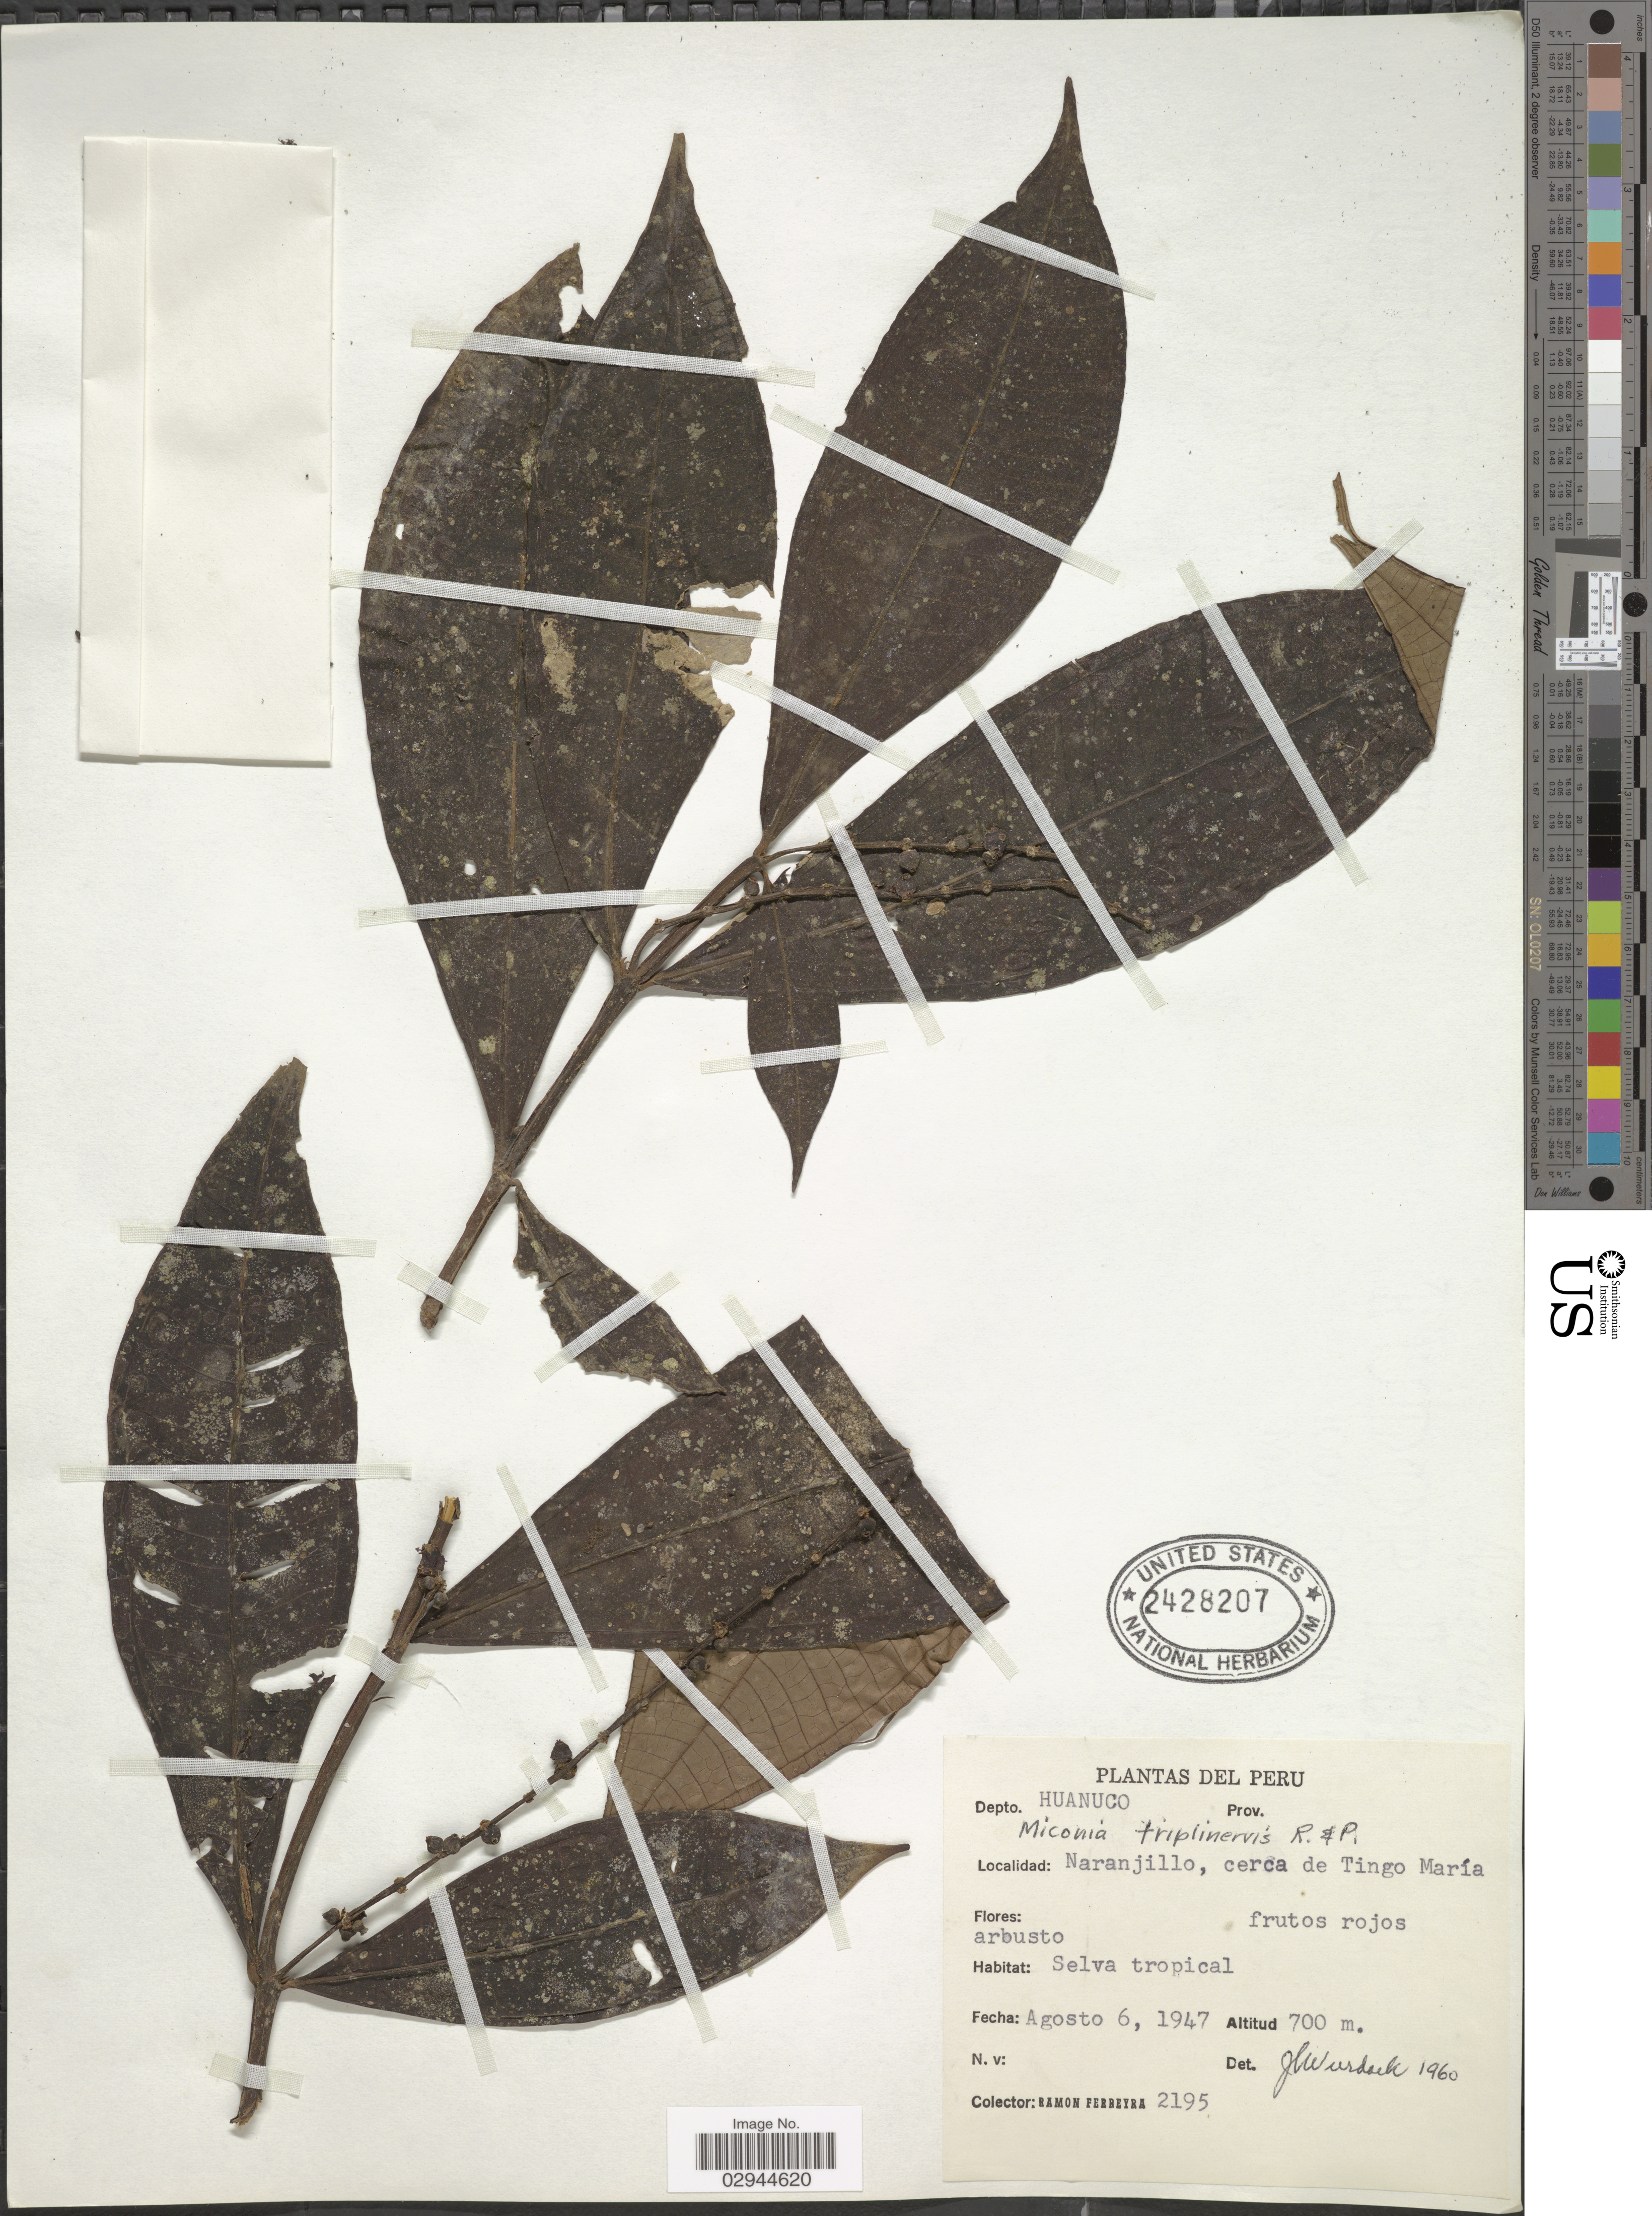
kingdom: Plantae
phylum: Tracheophyta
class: Magnoliopsida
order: Myrtales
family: Melastomataceae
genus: Miconia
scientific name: Miconia triplinervis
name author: Ruiz & Pav.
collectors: R. A. Ferreyra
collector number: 2195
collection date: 1947-08-06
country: Peru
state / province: Huánuco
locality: Depto. Huanuco, Naranjillo, cerca de Tingo María.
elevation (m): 700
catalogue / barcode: US 2428207